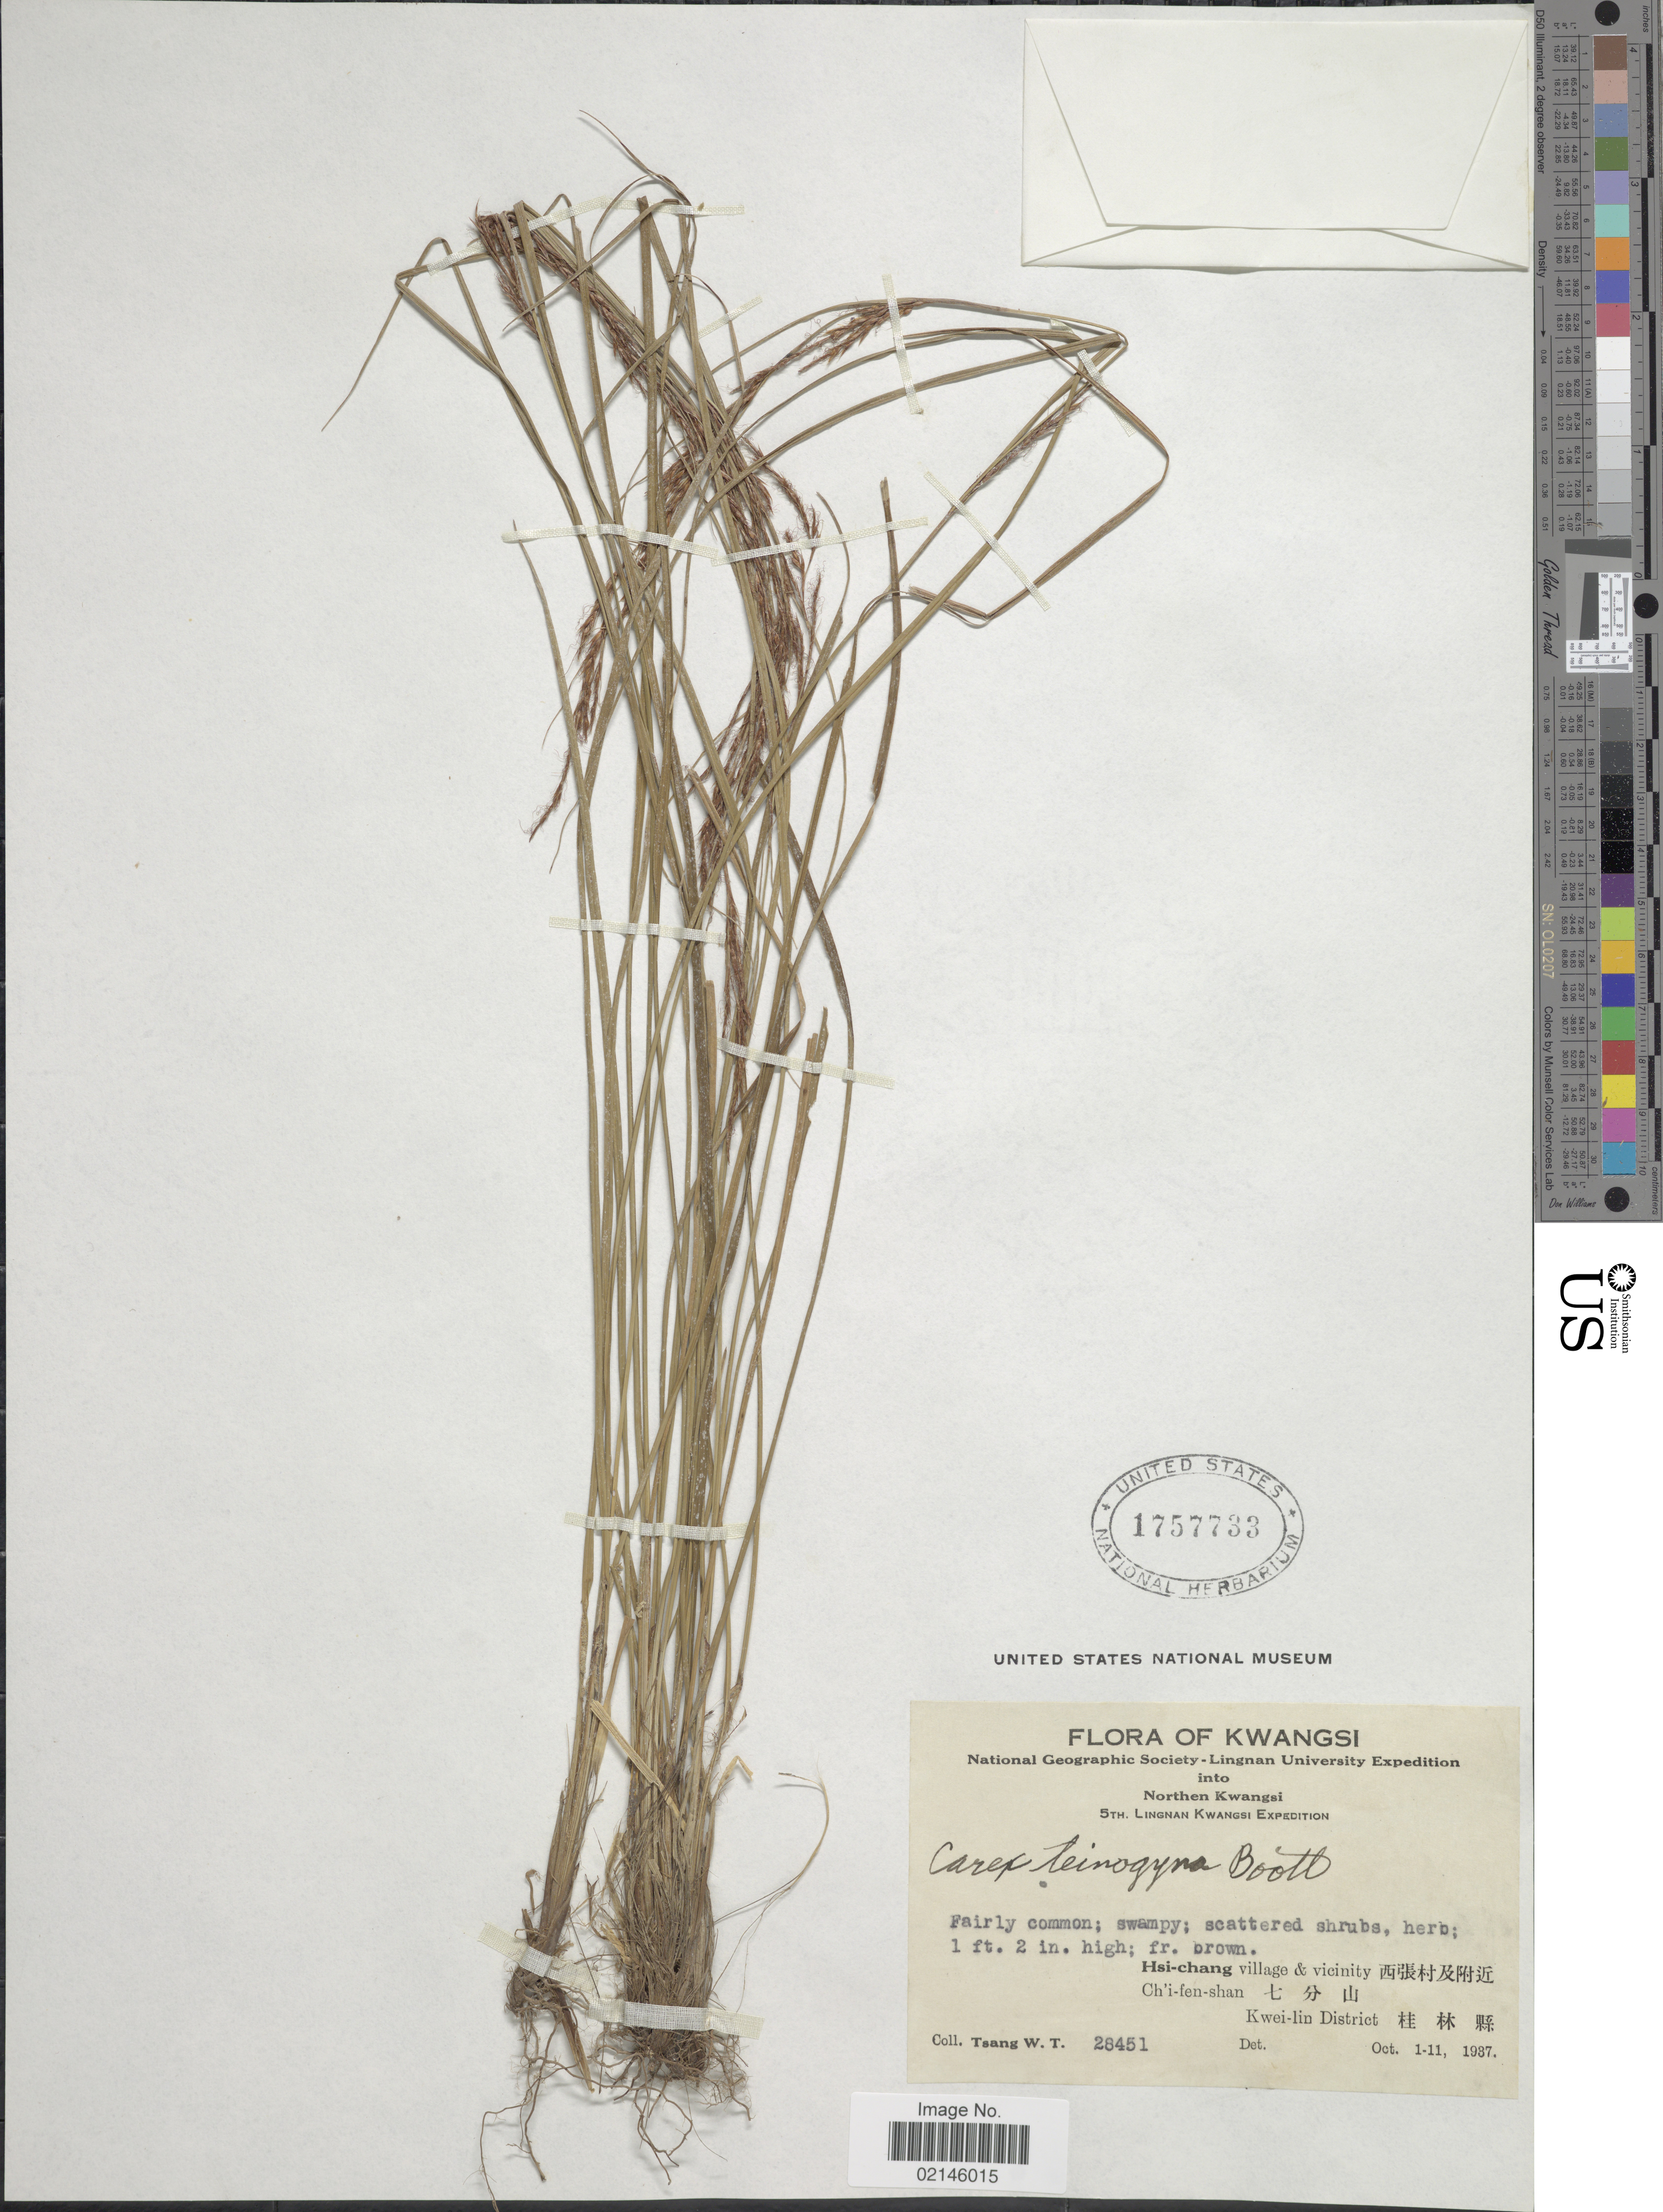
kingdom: Plantae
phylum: Tracheophyta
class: Liliopsida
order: Poales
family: Cyperaceae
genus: Carex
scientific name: Carex teinogyna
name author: Boott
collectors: W. T. Tsang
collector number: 28451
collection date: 1937-10-01/1937-10-11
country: China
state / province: Guangxi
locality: Northern Kwangsi. Hsi-chang village & vicinity. Ch'i-fen-shan, Kwei-lin District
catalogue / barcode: US 1757733